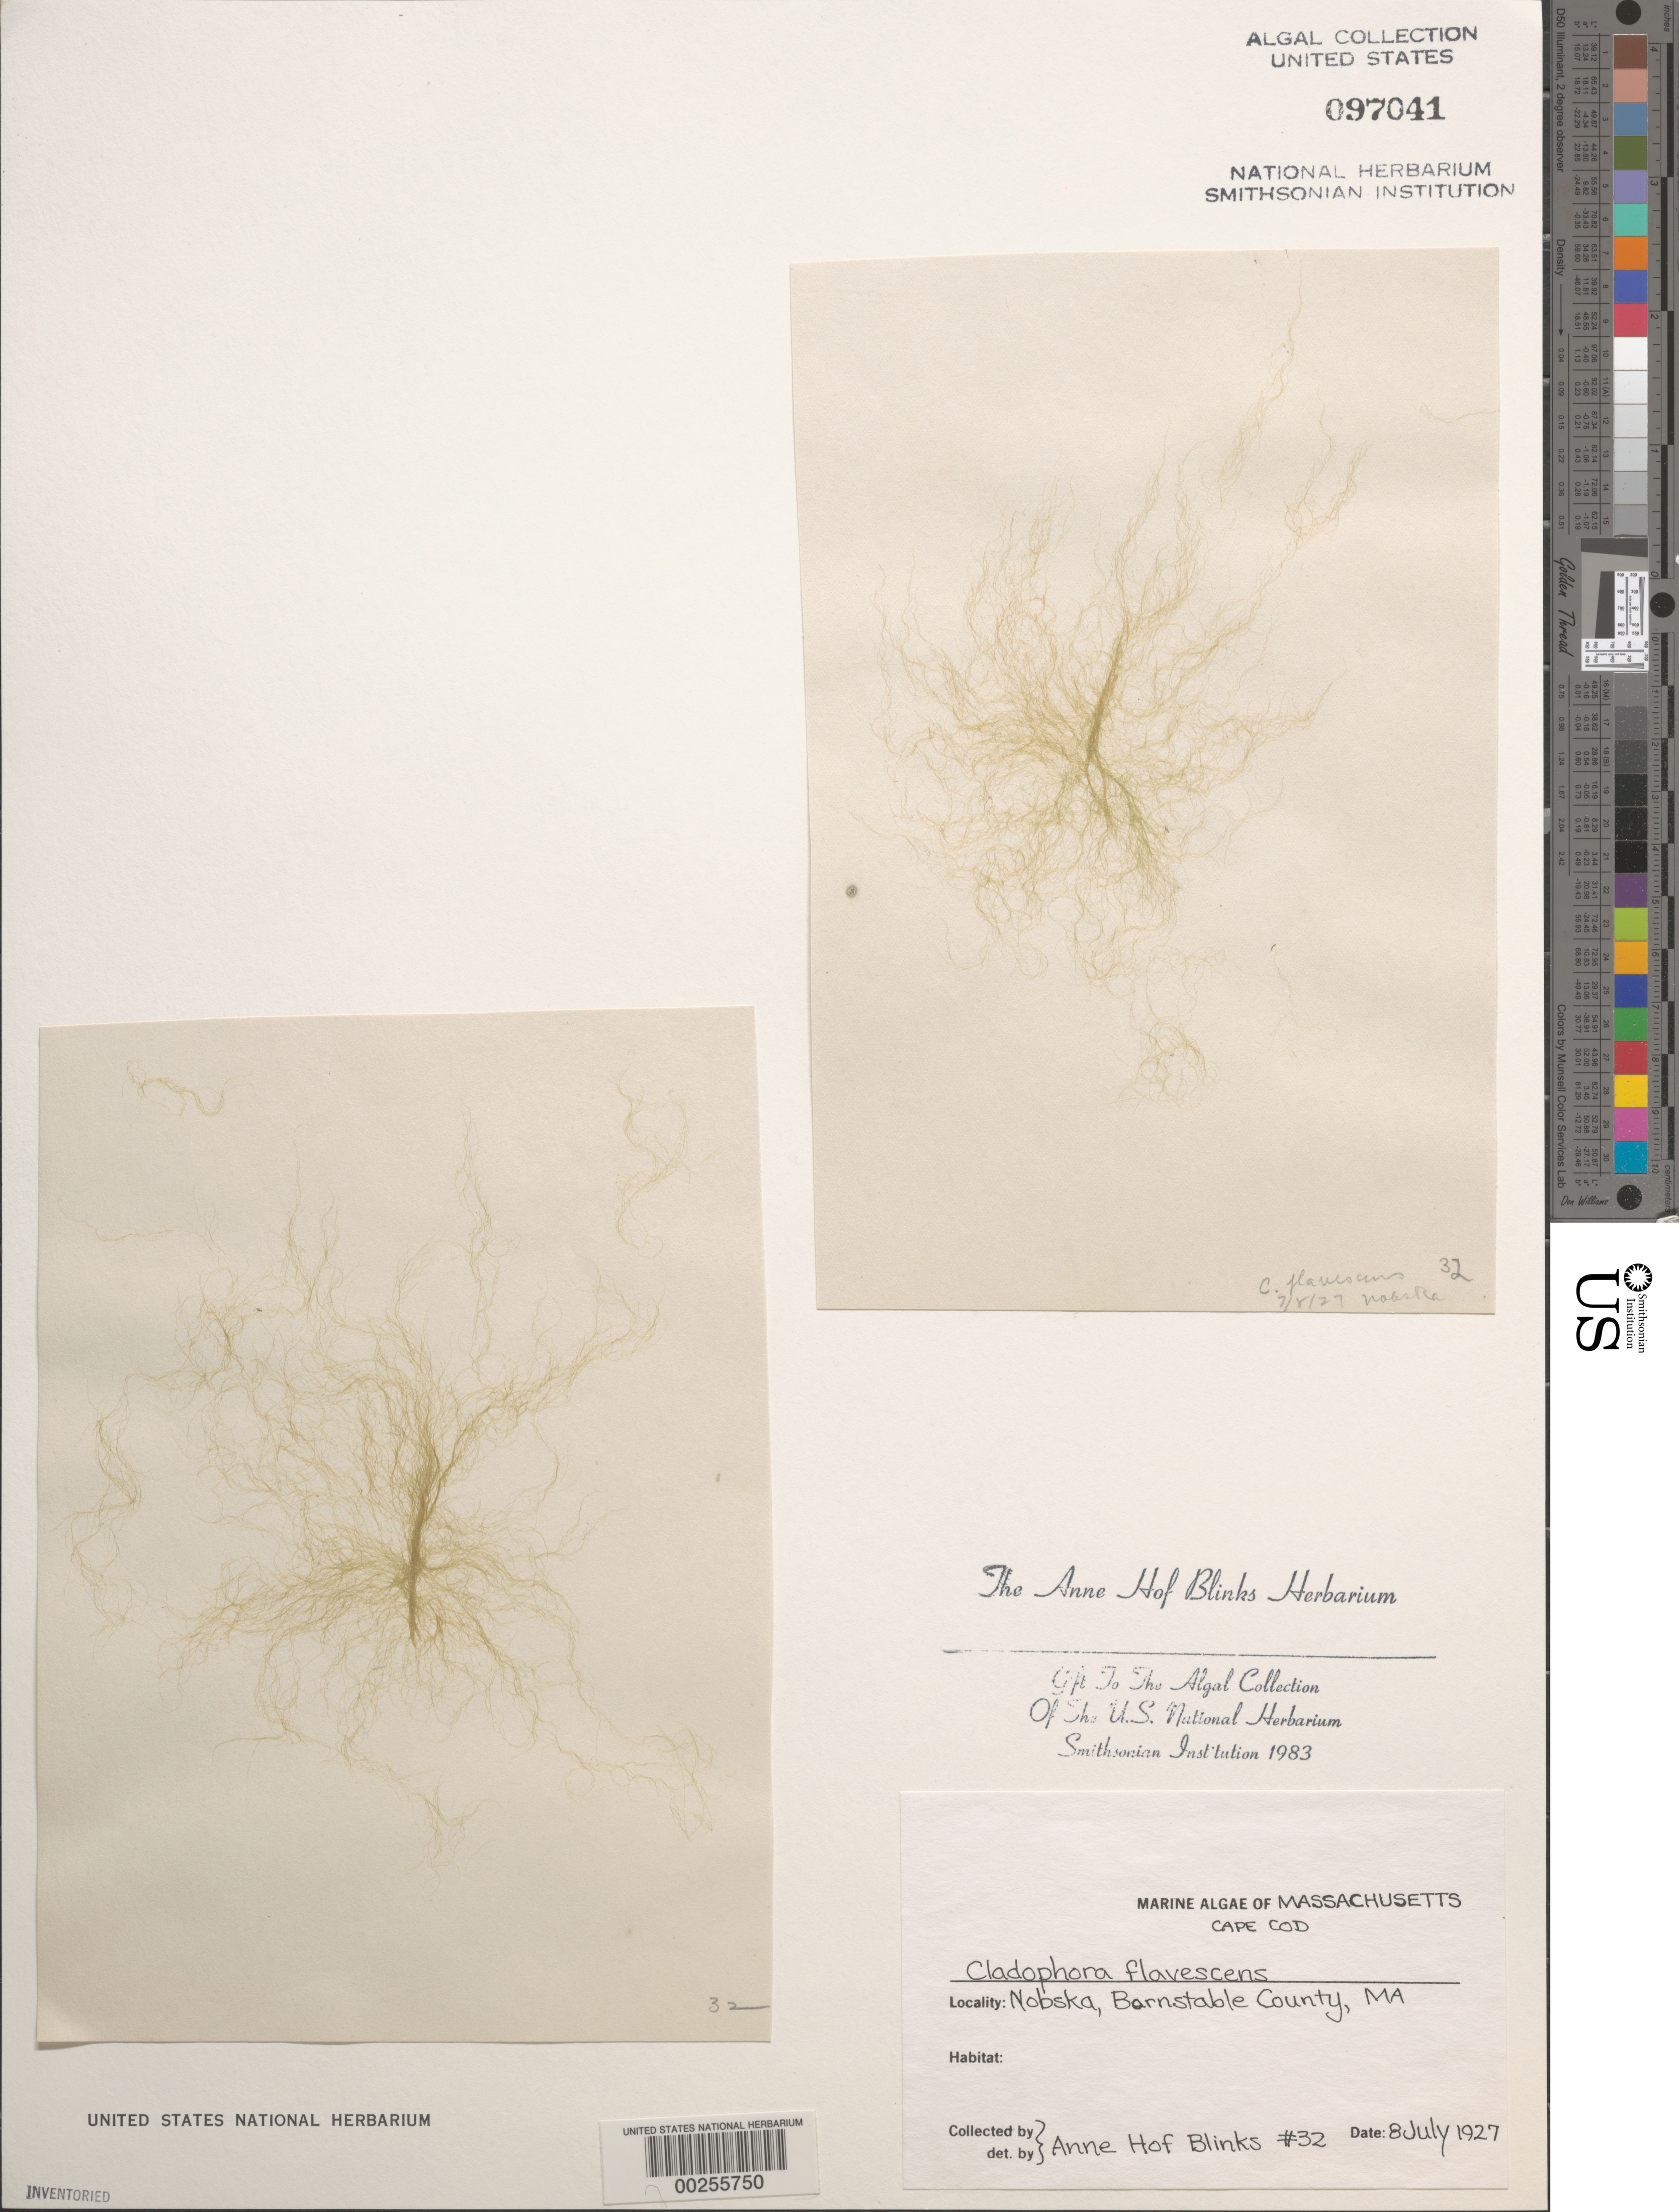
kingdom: Plantae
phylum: Chlorophyta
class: Ulvophyceae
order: Cladophorales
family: Cladophoraceae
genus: Cladophora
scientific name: Cladophora fracta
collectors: A. Blinks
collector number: AHB 32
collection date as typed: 08 Jul 1927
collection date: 1927-07-08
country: United States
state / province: Massachusetts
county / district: Barnstable County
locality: Nobska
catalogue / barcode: US 97041